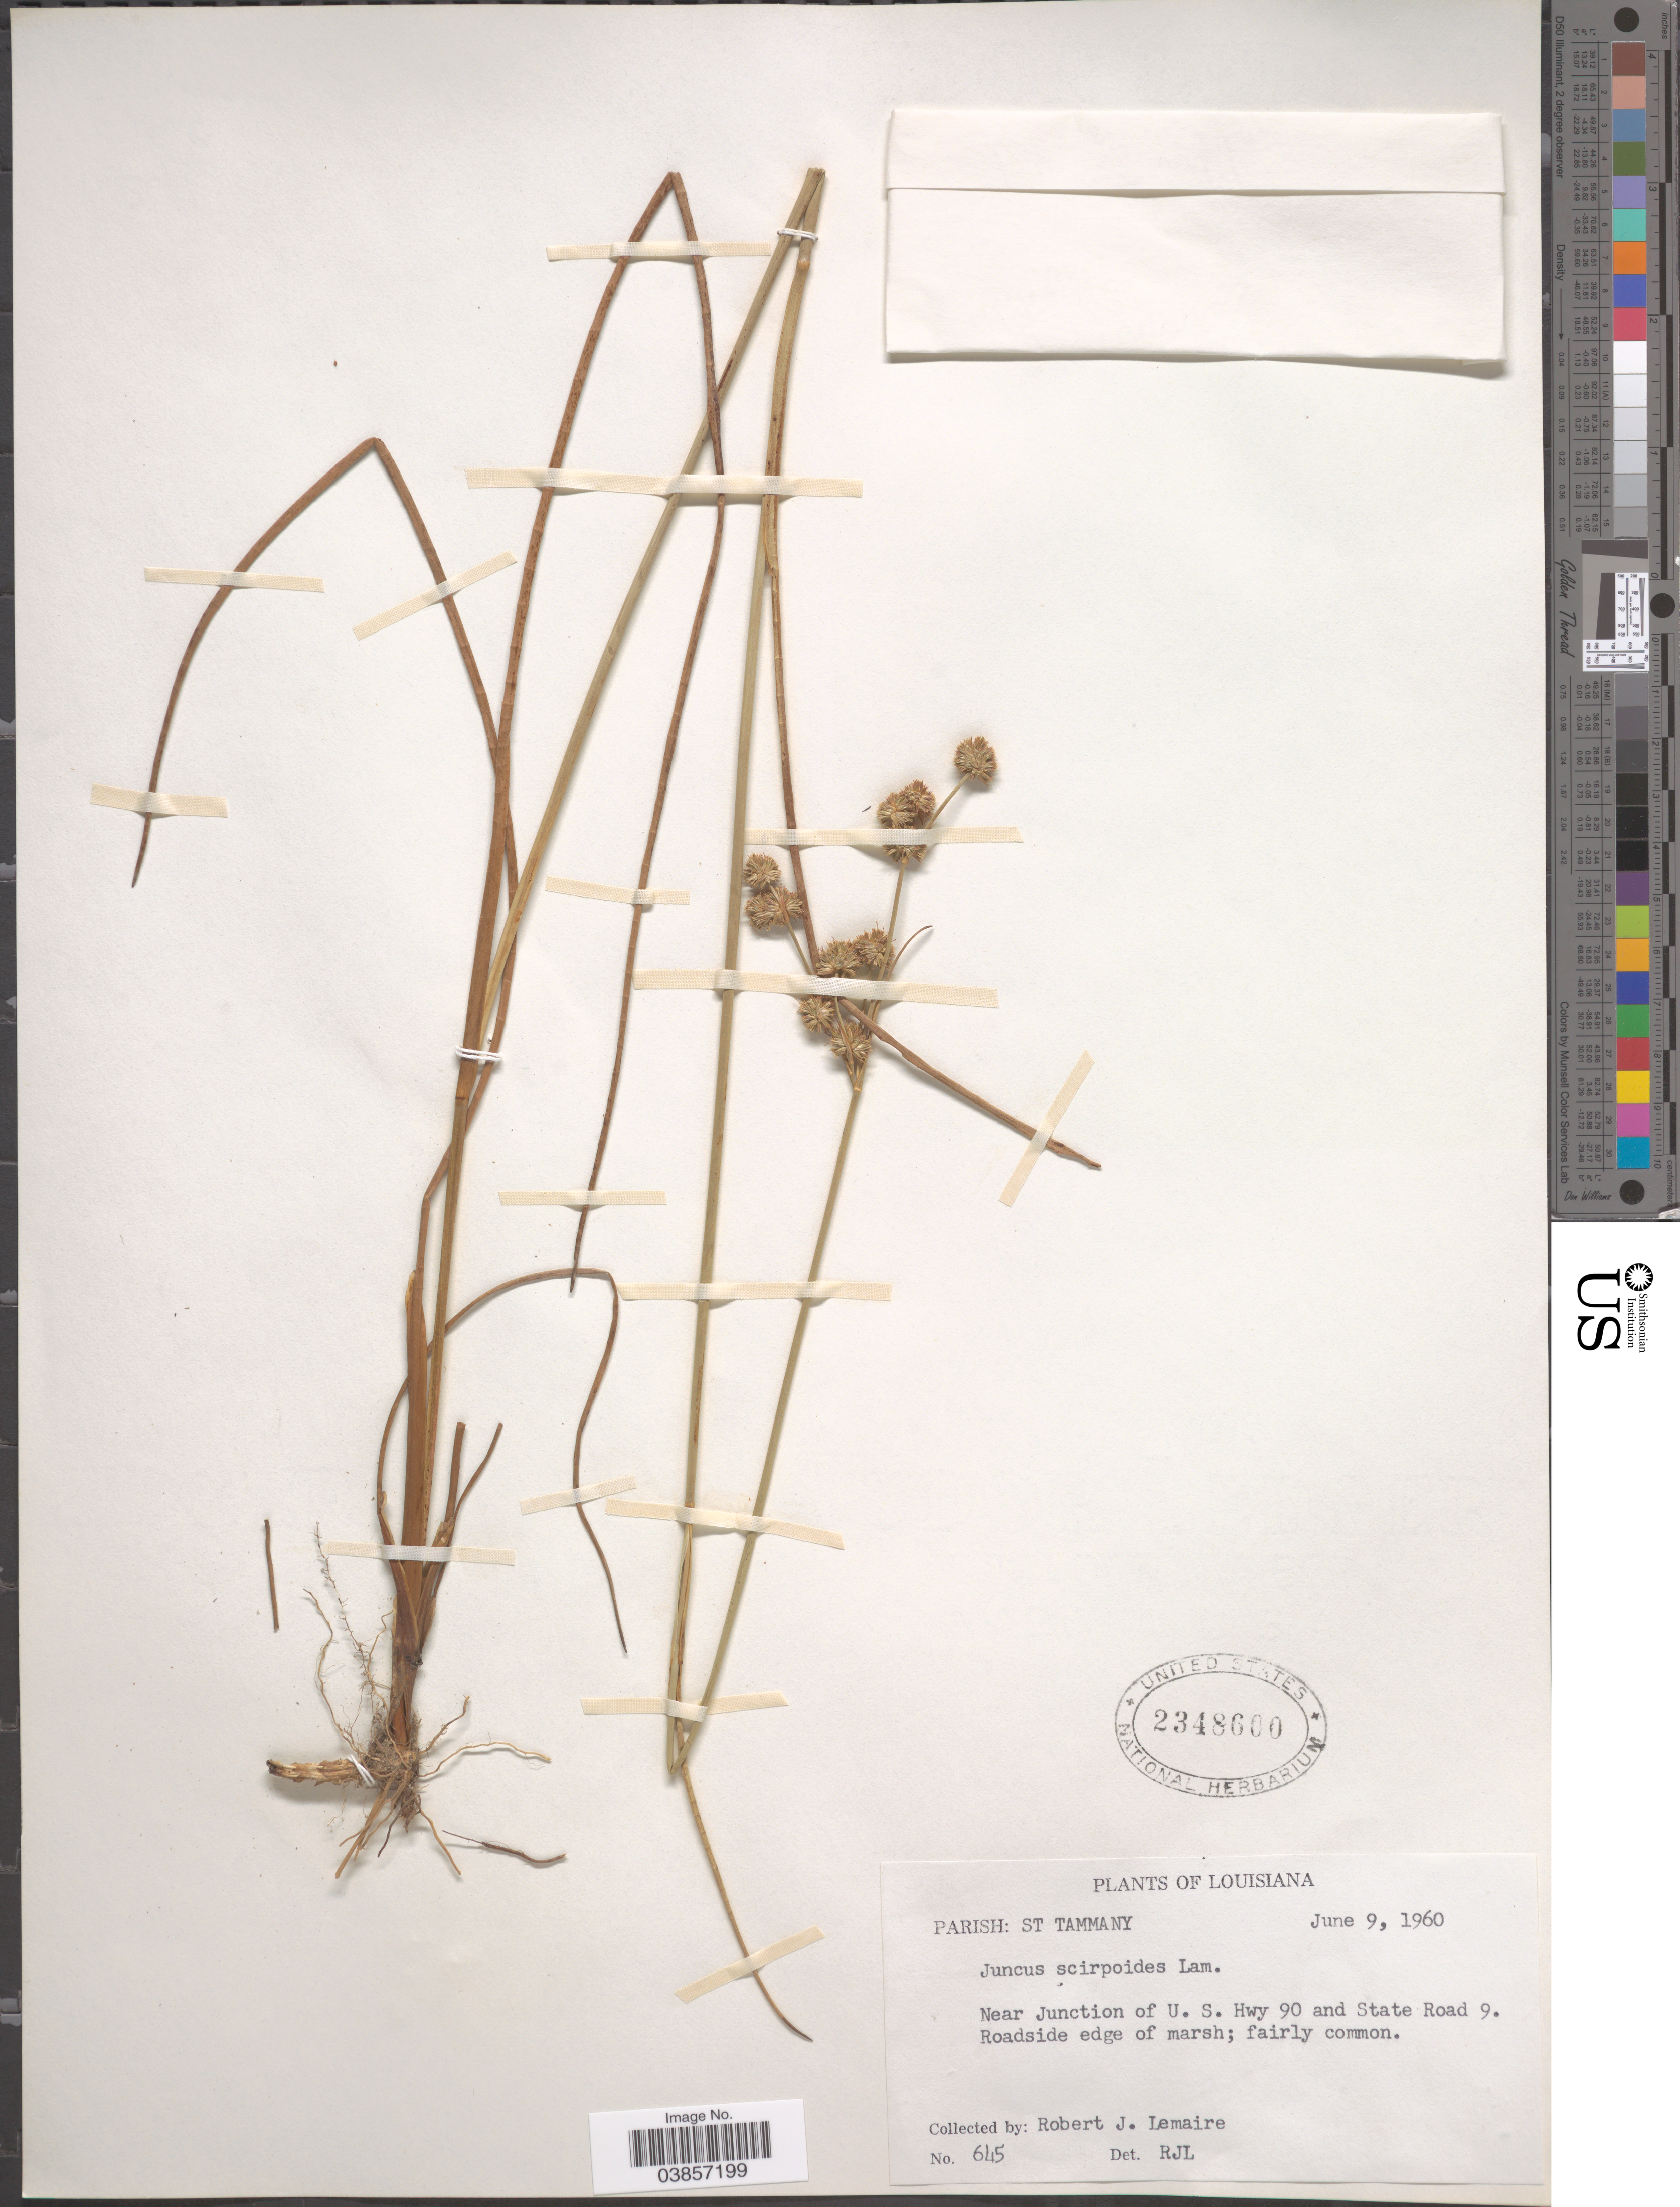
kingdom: Plantae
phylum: Tracheophyta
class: Liliopsida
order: Poales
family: Juncaceae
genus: Juncus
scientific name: Juncus scirpoides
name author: Lam.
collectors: R. J. Lemaire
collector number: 645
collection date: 1960-06-09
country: United States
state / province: Louisiana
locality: Parish: St Tammany. Near Junction of U. S. Hwy 90 and State Road 9.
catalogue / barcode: US 2348600